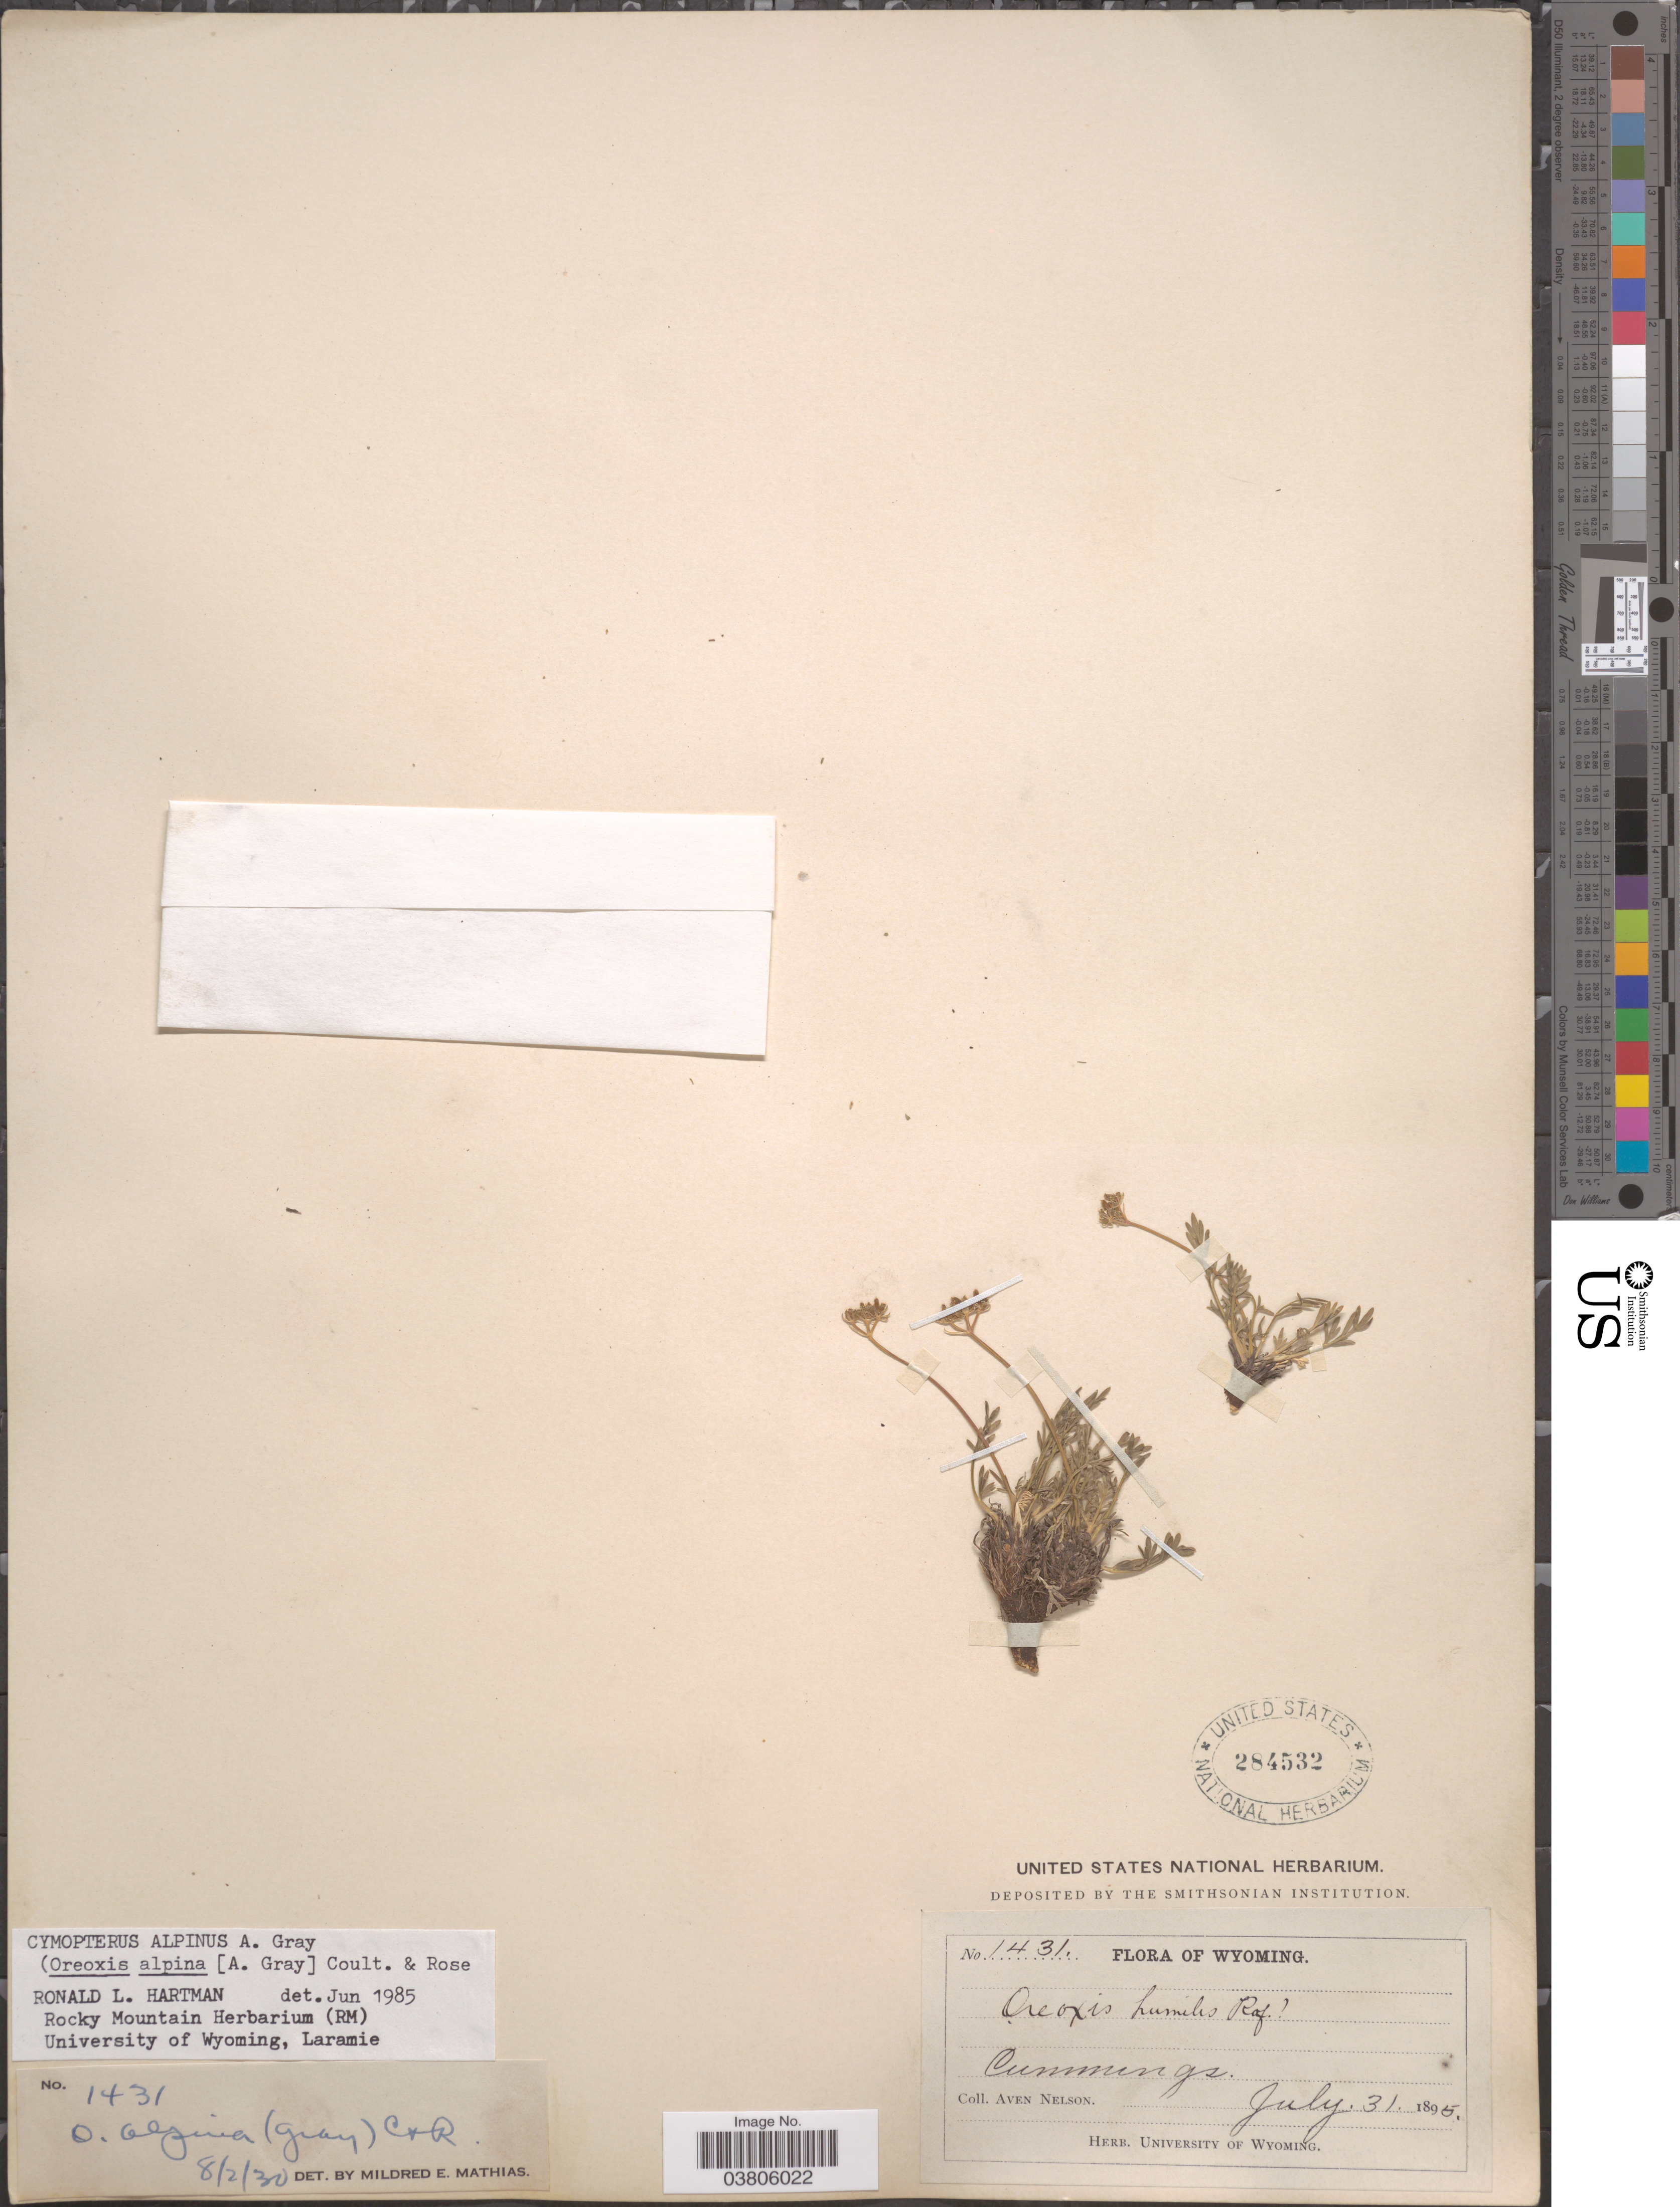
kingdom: Plantae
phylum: Tracheophyta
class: Magnoliopsida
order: Apiales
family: Apiaceae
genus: Cymopterus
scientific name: Cymopterus alpinus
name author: A. Gray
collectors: A. Nelson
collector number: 1431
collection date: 1895-07-31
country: United States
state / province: Wyoming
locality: Cummings.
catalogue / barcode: US 284532